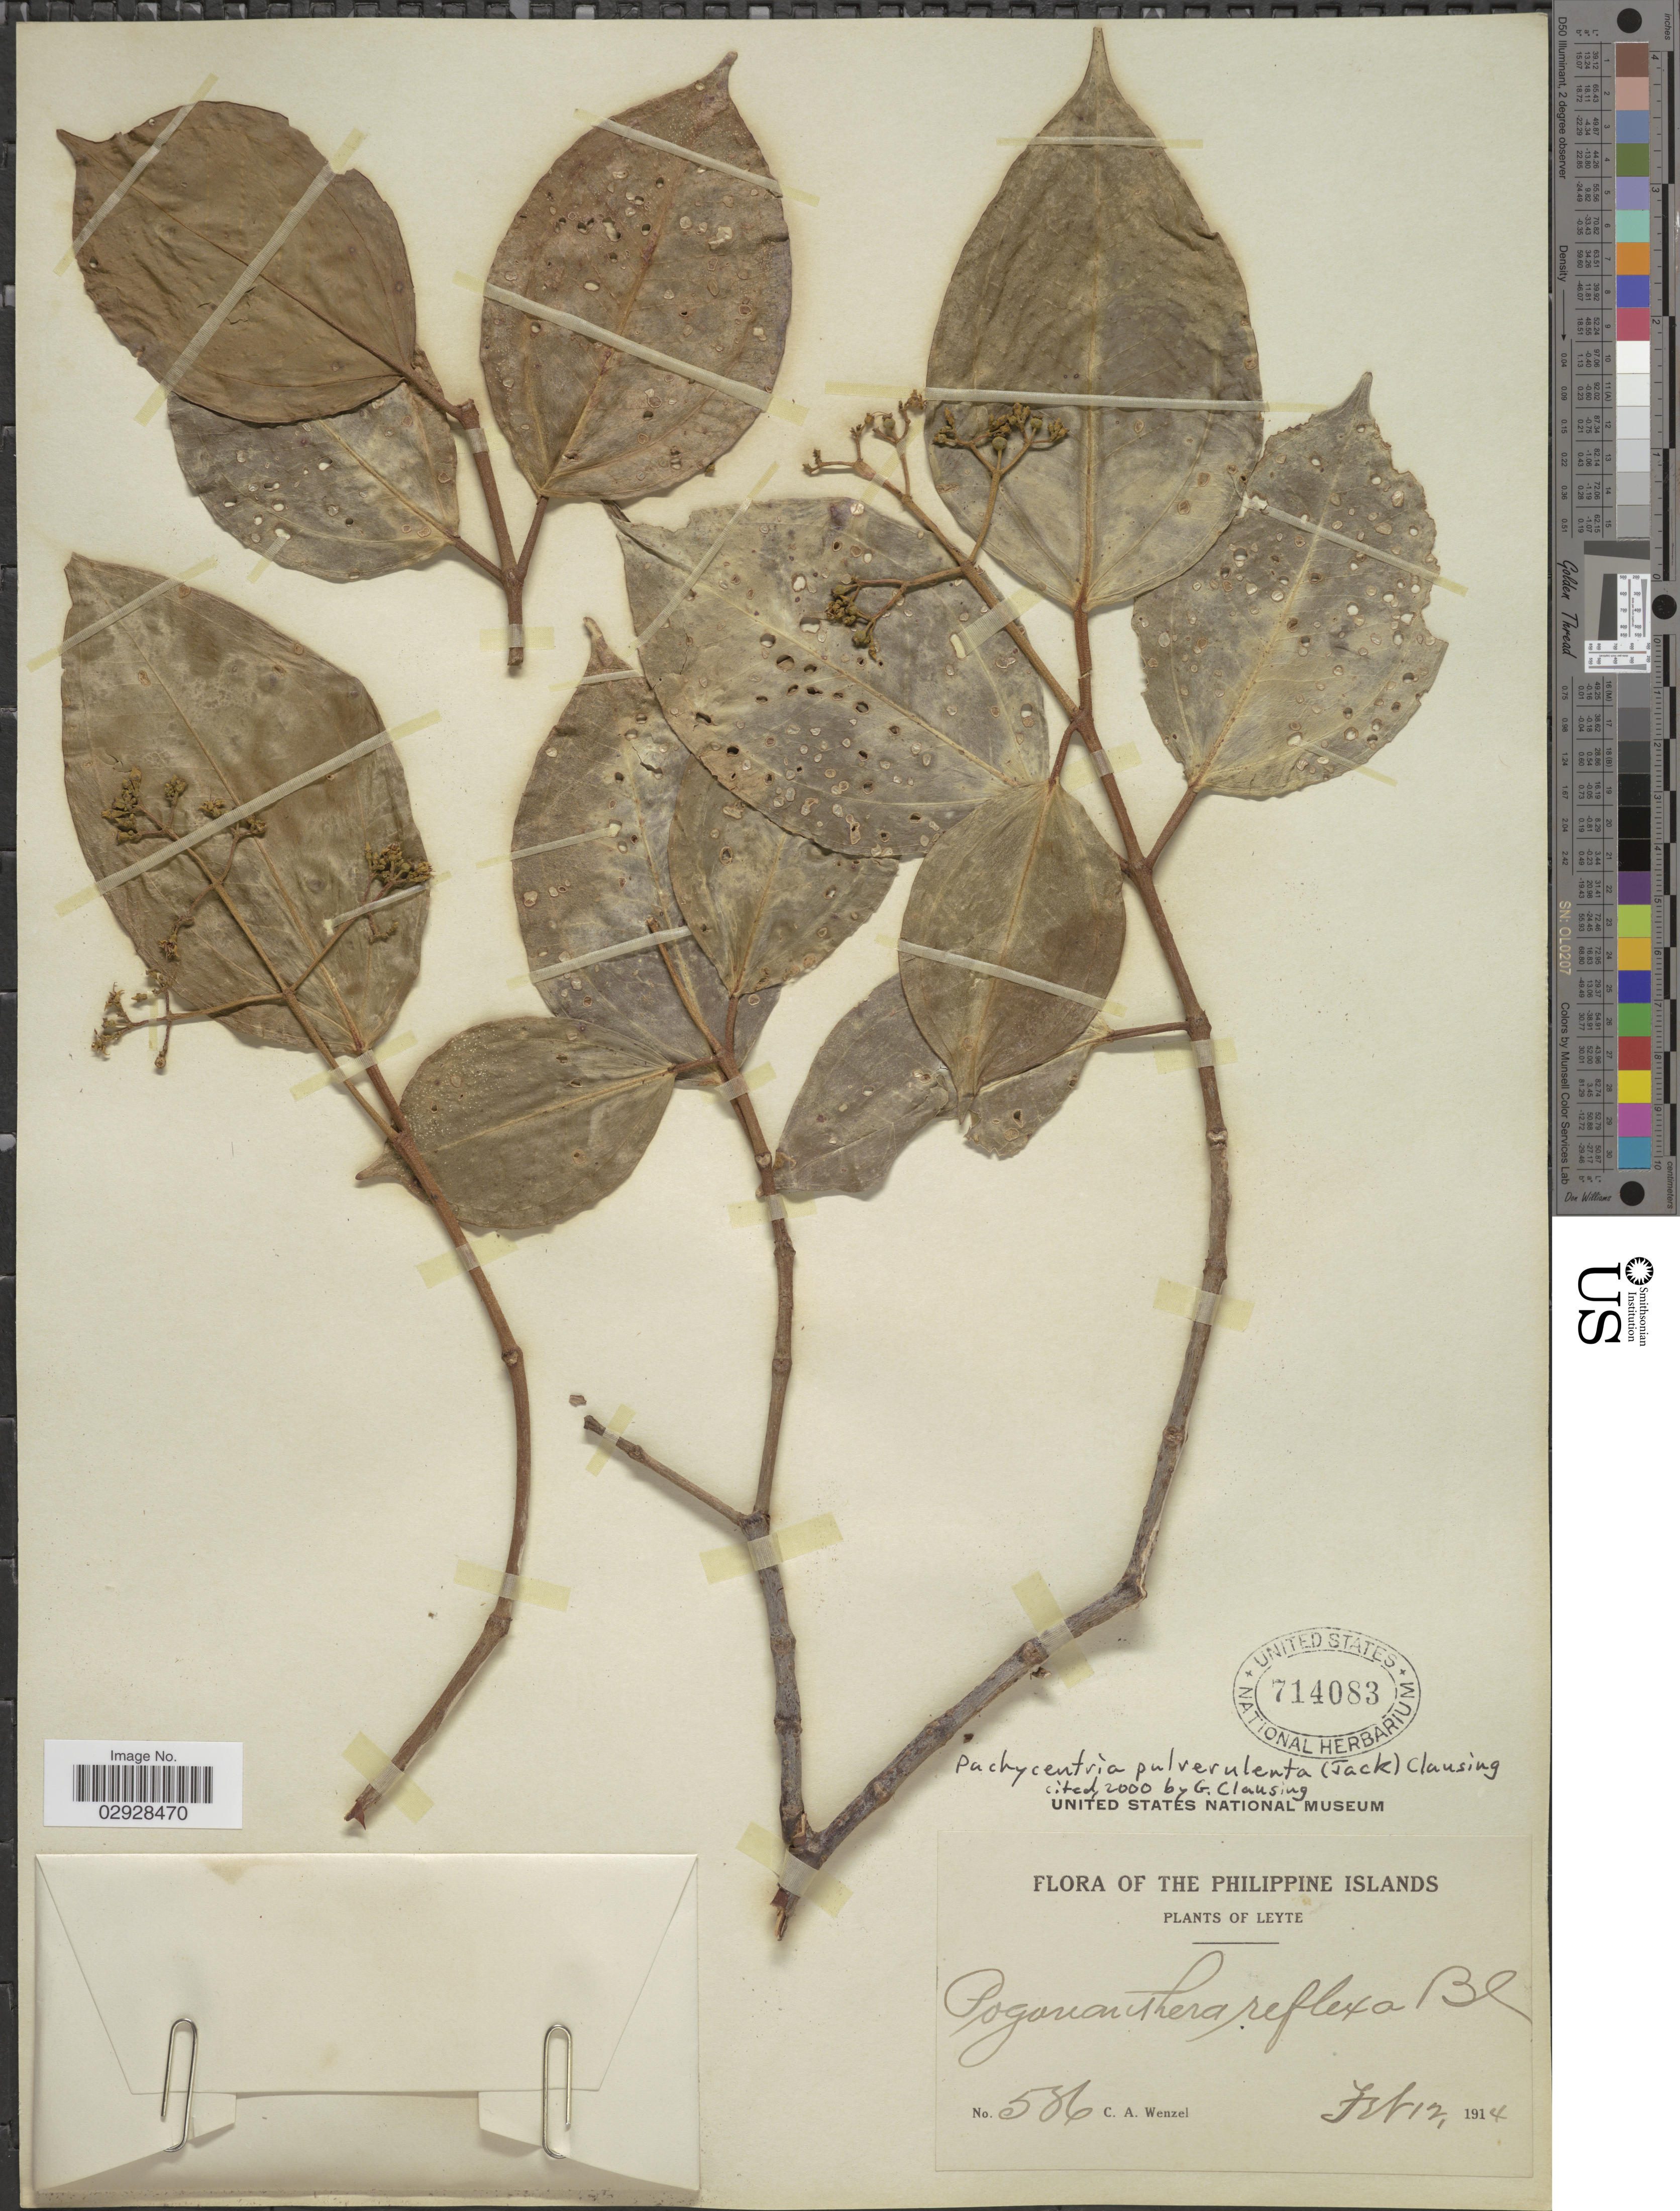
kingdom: Plantae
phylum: Tracheophyta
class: Magnoliopsida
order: Myrtales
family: Melastomataceae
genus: Pachycentria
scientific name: Pachycentria pulverulenta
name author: (Jack) Clausing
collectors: C. Wenzel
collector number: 586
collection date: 1914-02-12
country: Philippines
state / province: Eastern Visayas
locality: Philippine Islands. Leyte.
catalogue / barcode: US 714083